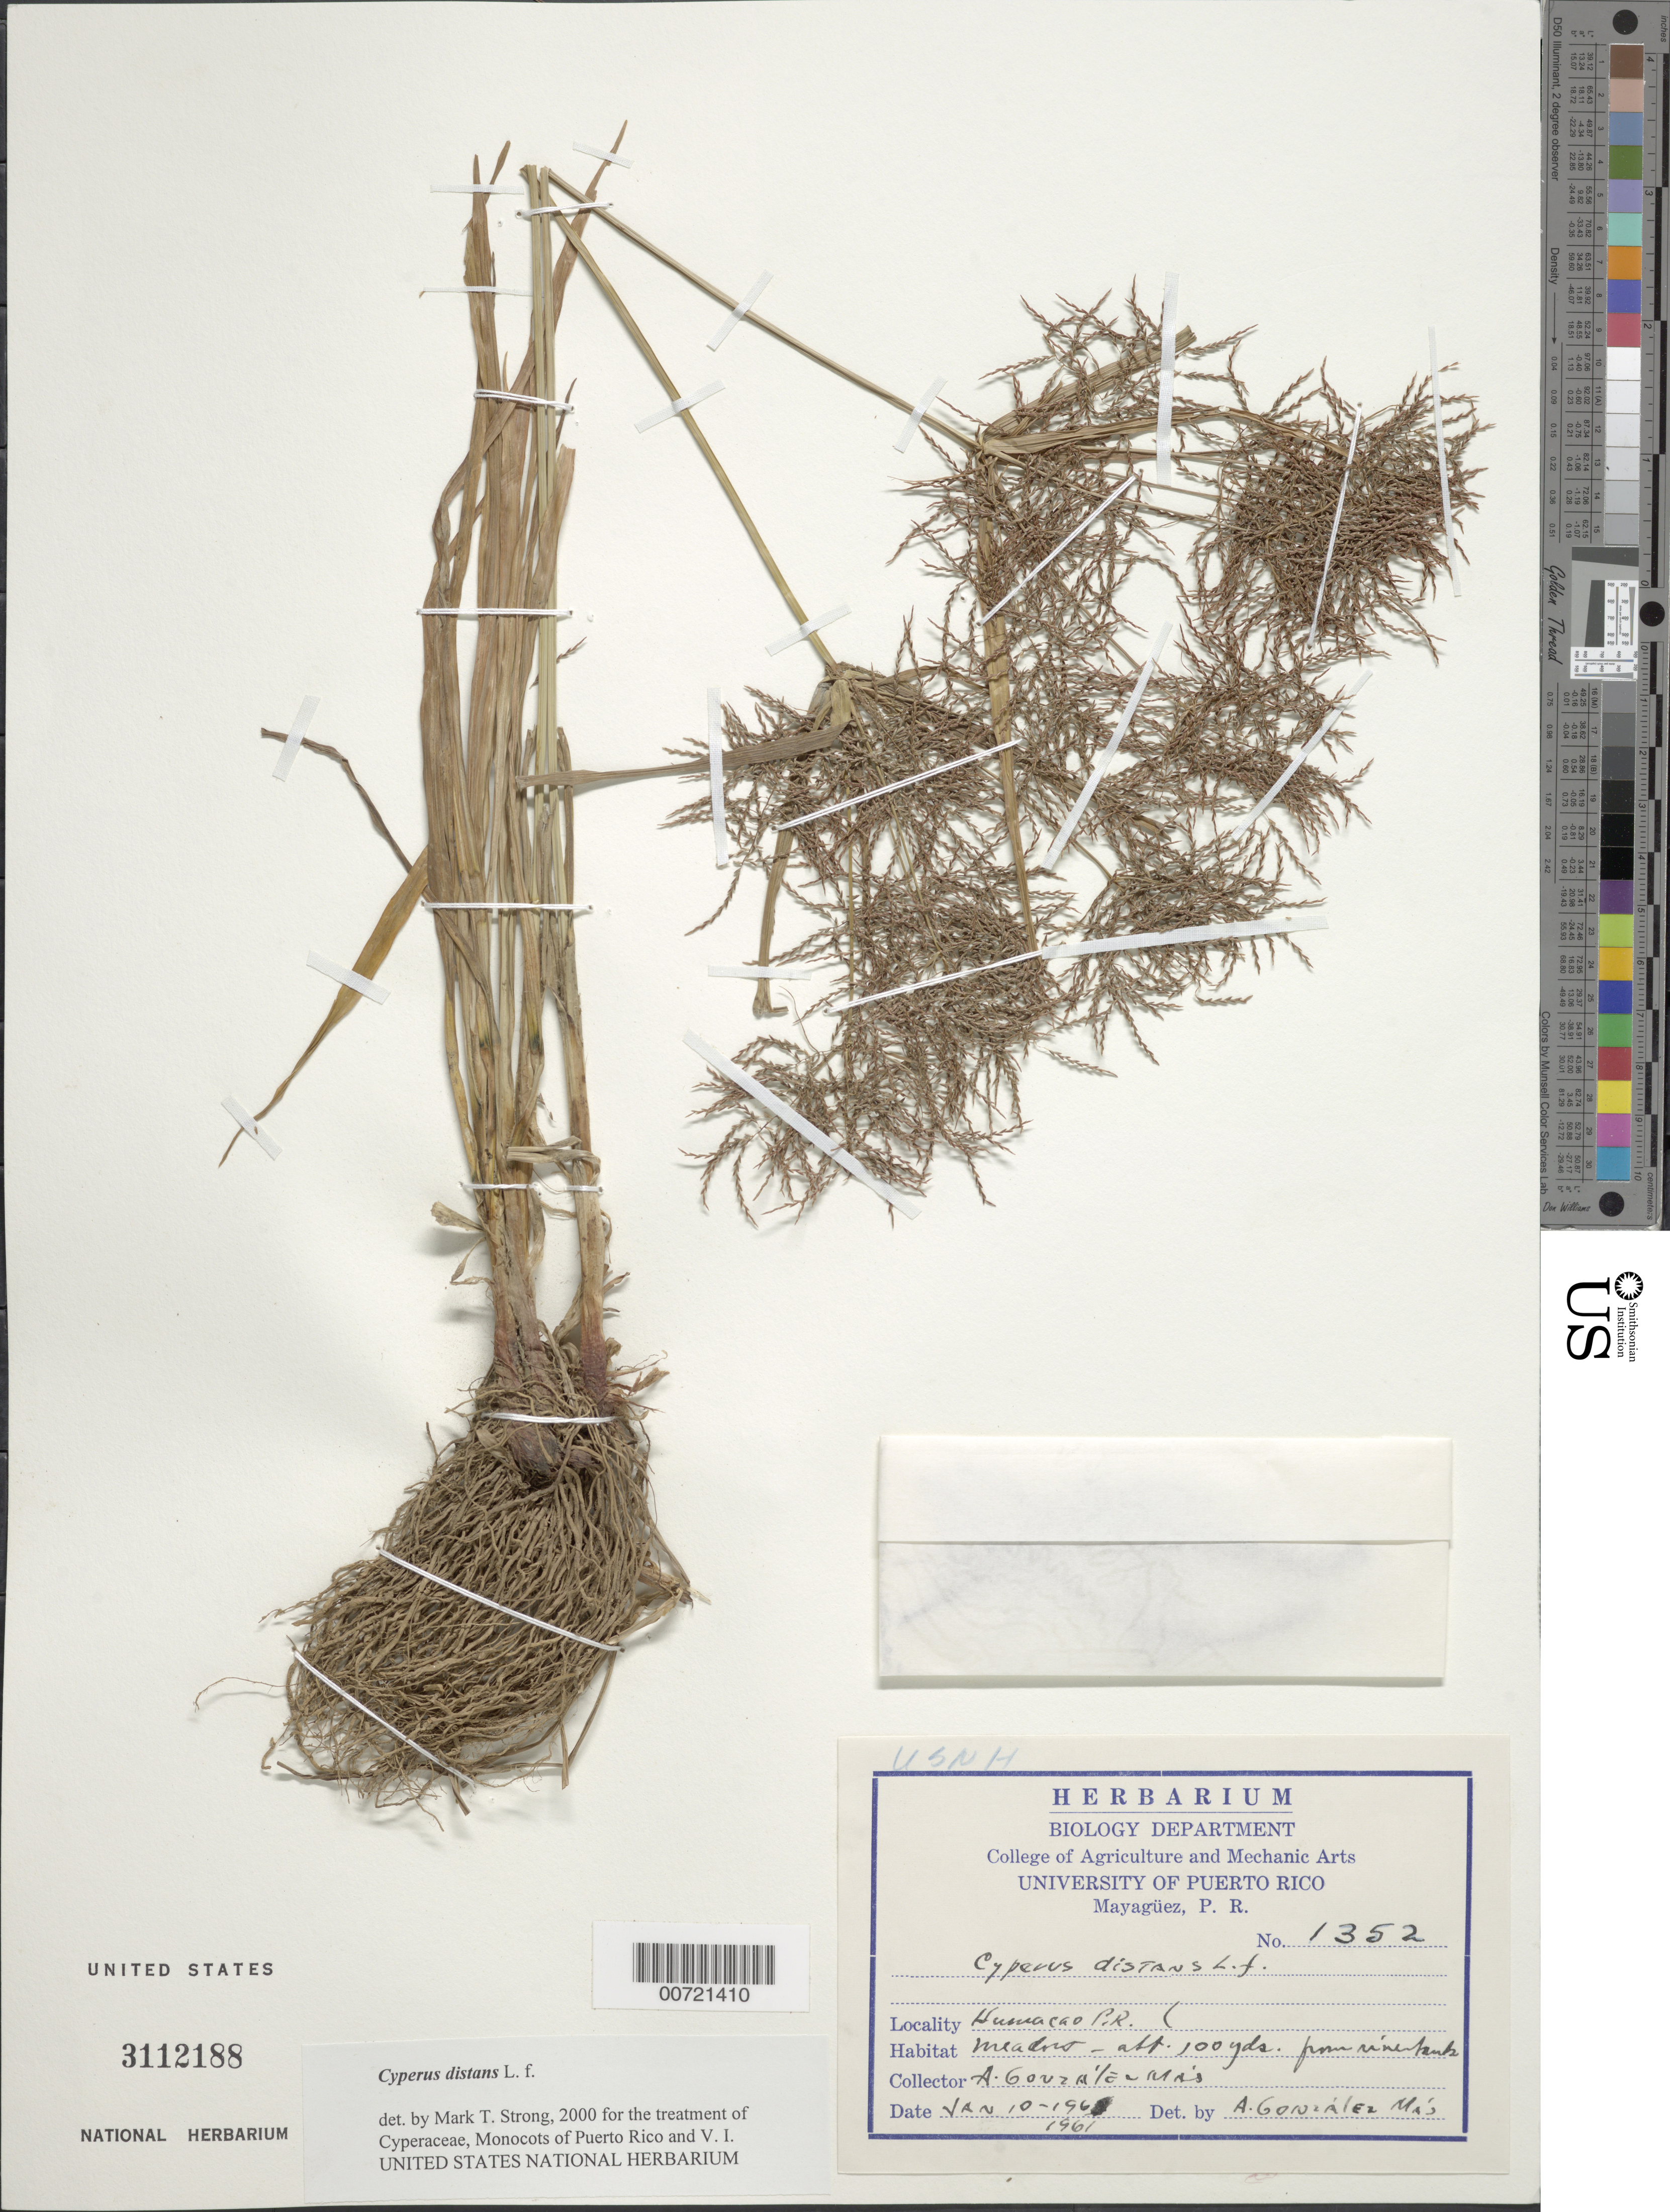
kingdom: Plantae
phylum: Tracheophyta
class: Liliopsida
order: Poales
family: Cyperaceae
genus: Cyperus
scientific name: Cyperus distans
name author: L. f.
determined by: Strong, M. T., (US), Smithsonian Institution - National Museum of Natural History (UNITED STATES)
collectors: A. González Más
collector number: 1352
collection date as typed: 10 Jan 1961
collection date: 1961-01-10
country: Puerto Rico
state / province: Humacao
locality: Humacao.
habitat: Meadow, about 100 yds. From riverbank.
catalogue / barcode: US 3112188